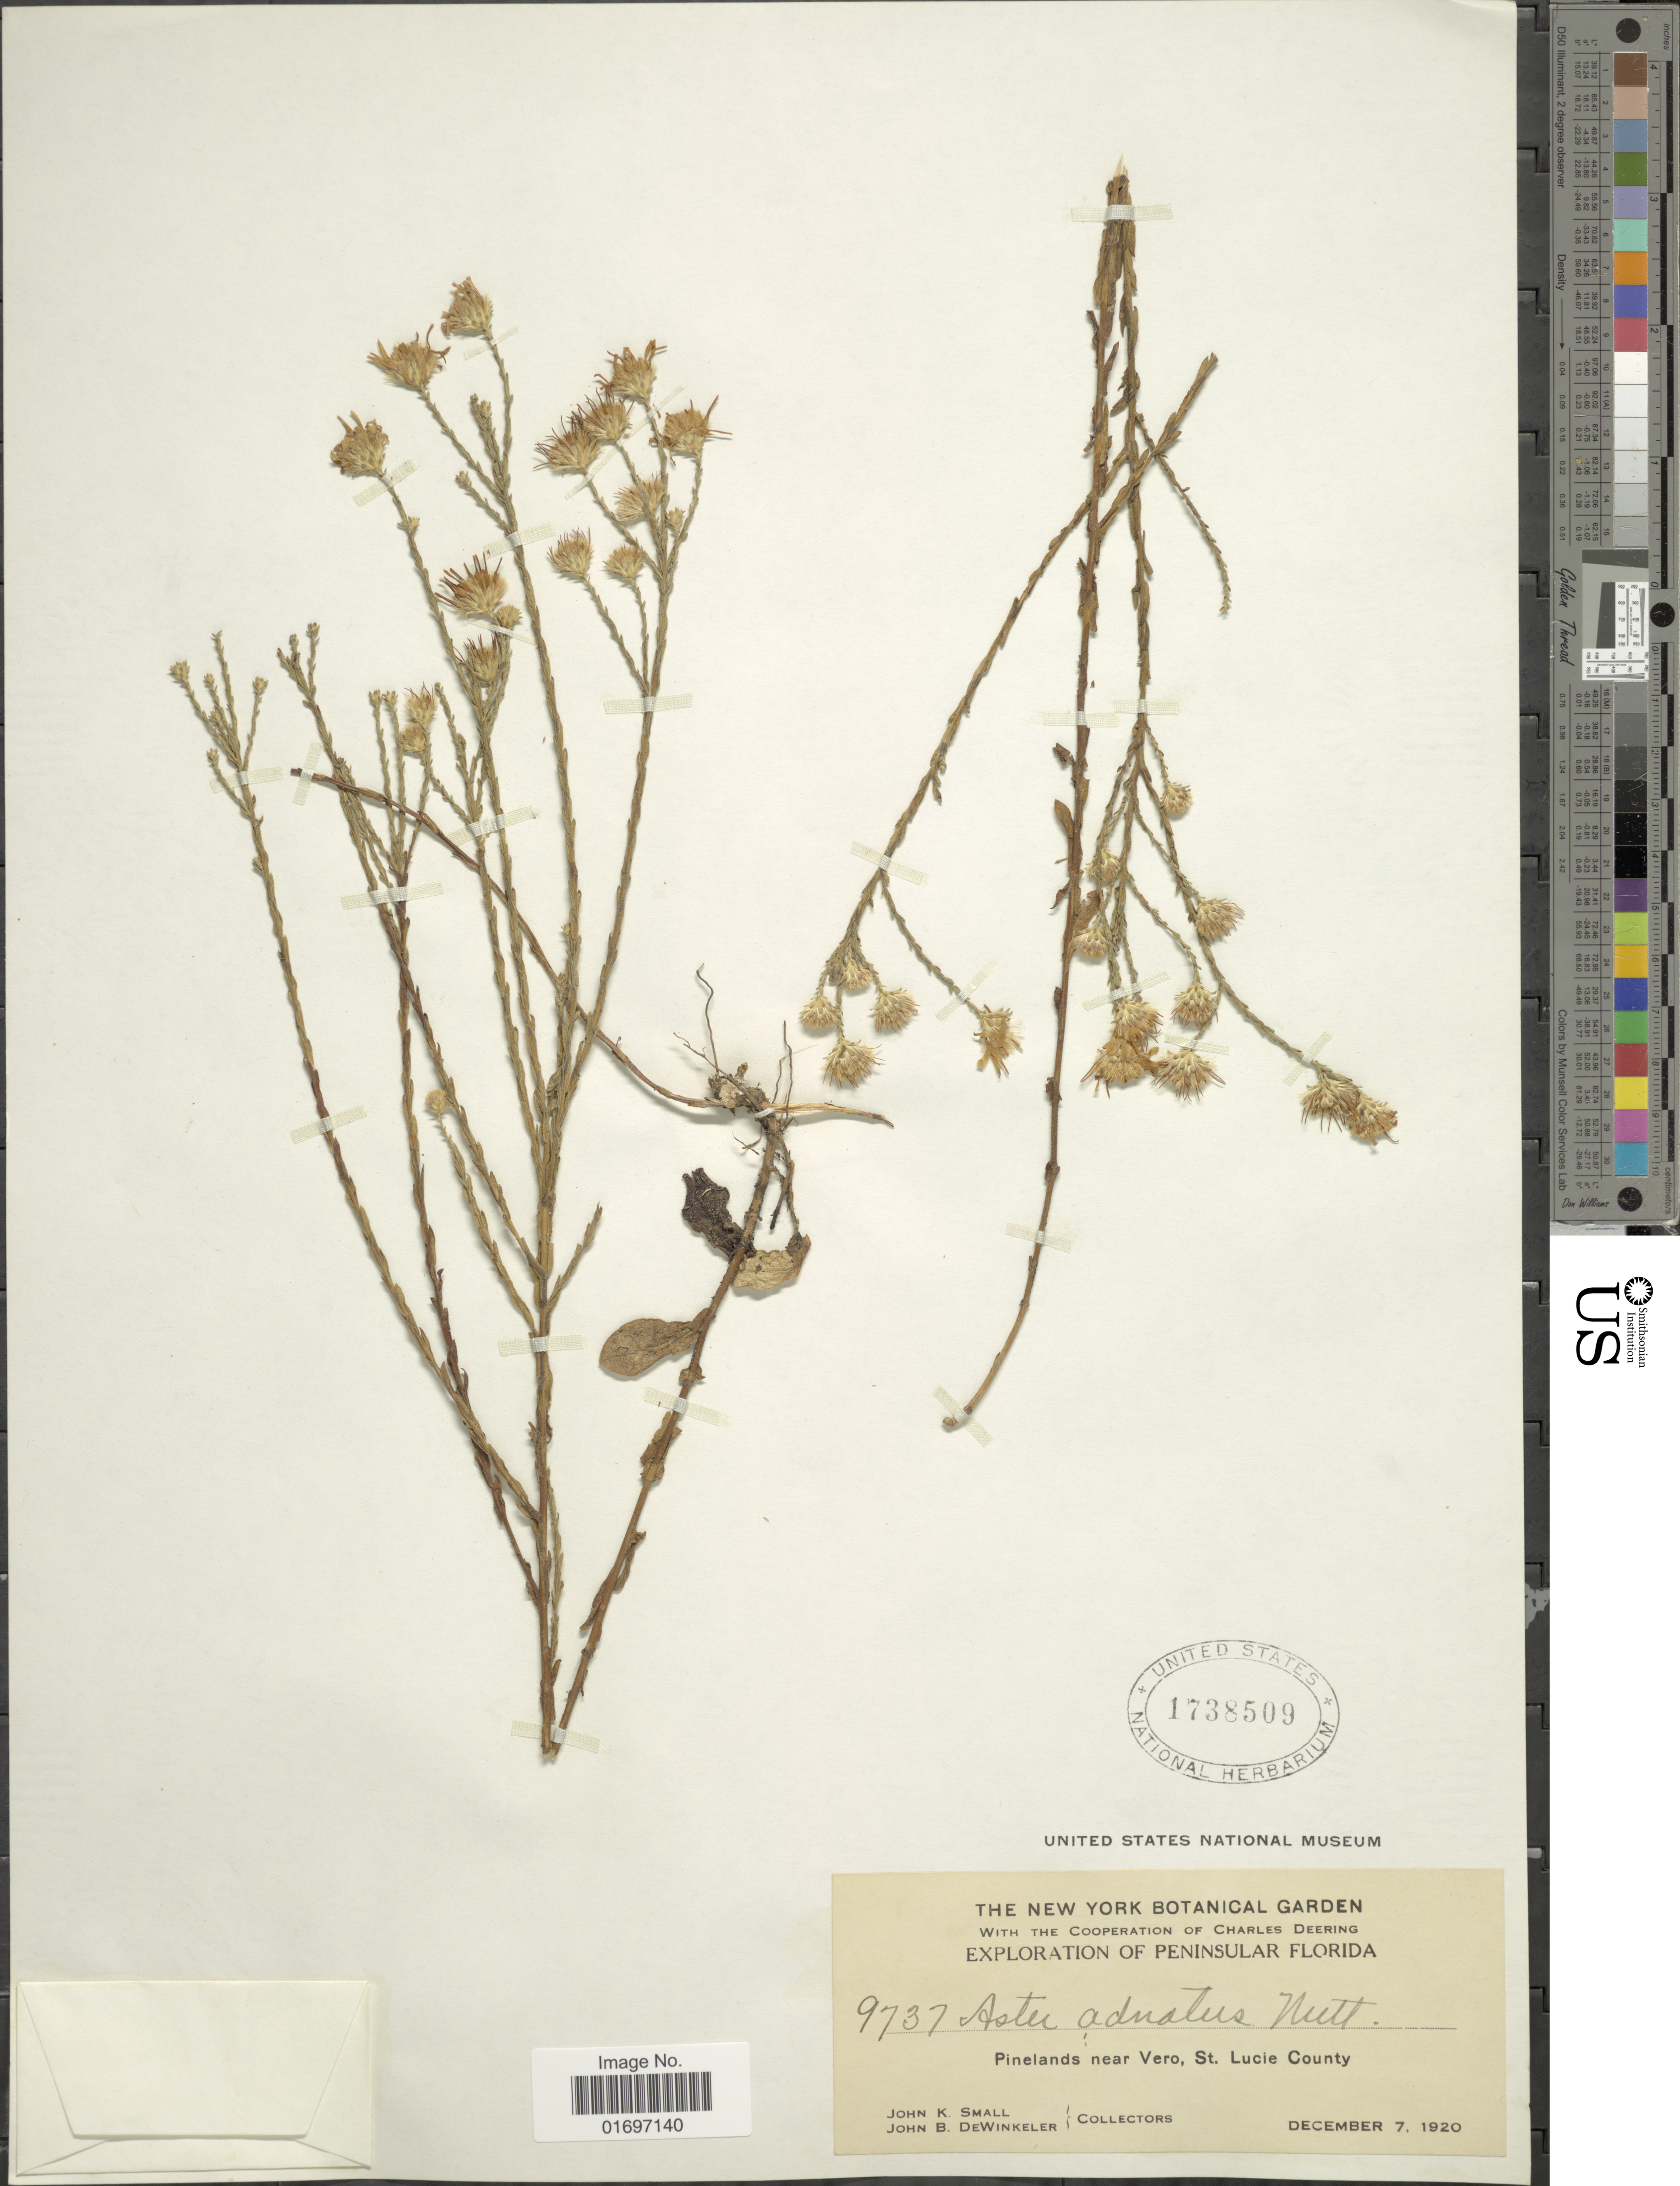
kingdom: Plantae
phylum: Tracheophyta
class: Magnoliopsida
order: Asterales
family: Asteraceae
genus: Symphyotrichum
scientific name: Symphyotrichum adnatum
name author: (Nutt.) G.L. Nesom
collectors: J. K. Small & J. B. Dewinkeler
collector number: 9737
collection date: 1920-12-07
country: United States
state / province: Florida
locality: Peninsular Florida. Pinelands near Vero, St. Lucie County.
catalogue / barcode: US 1738509